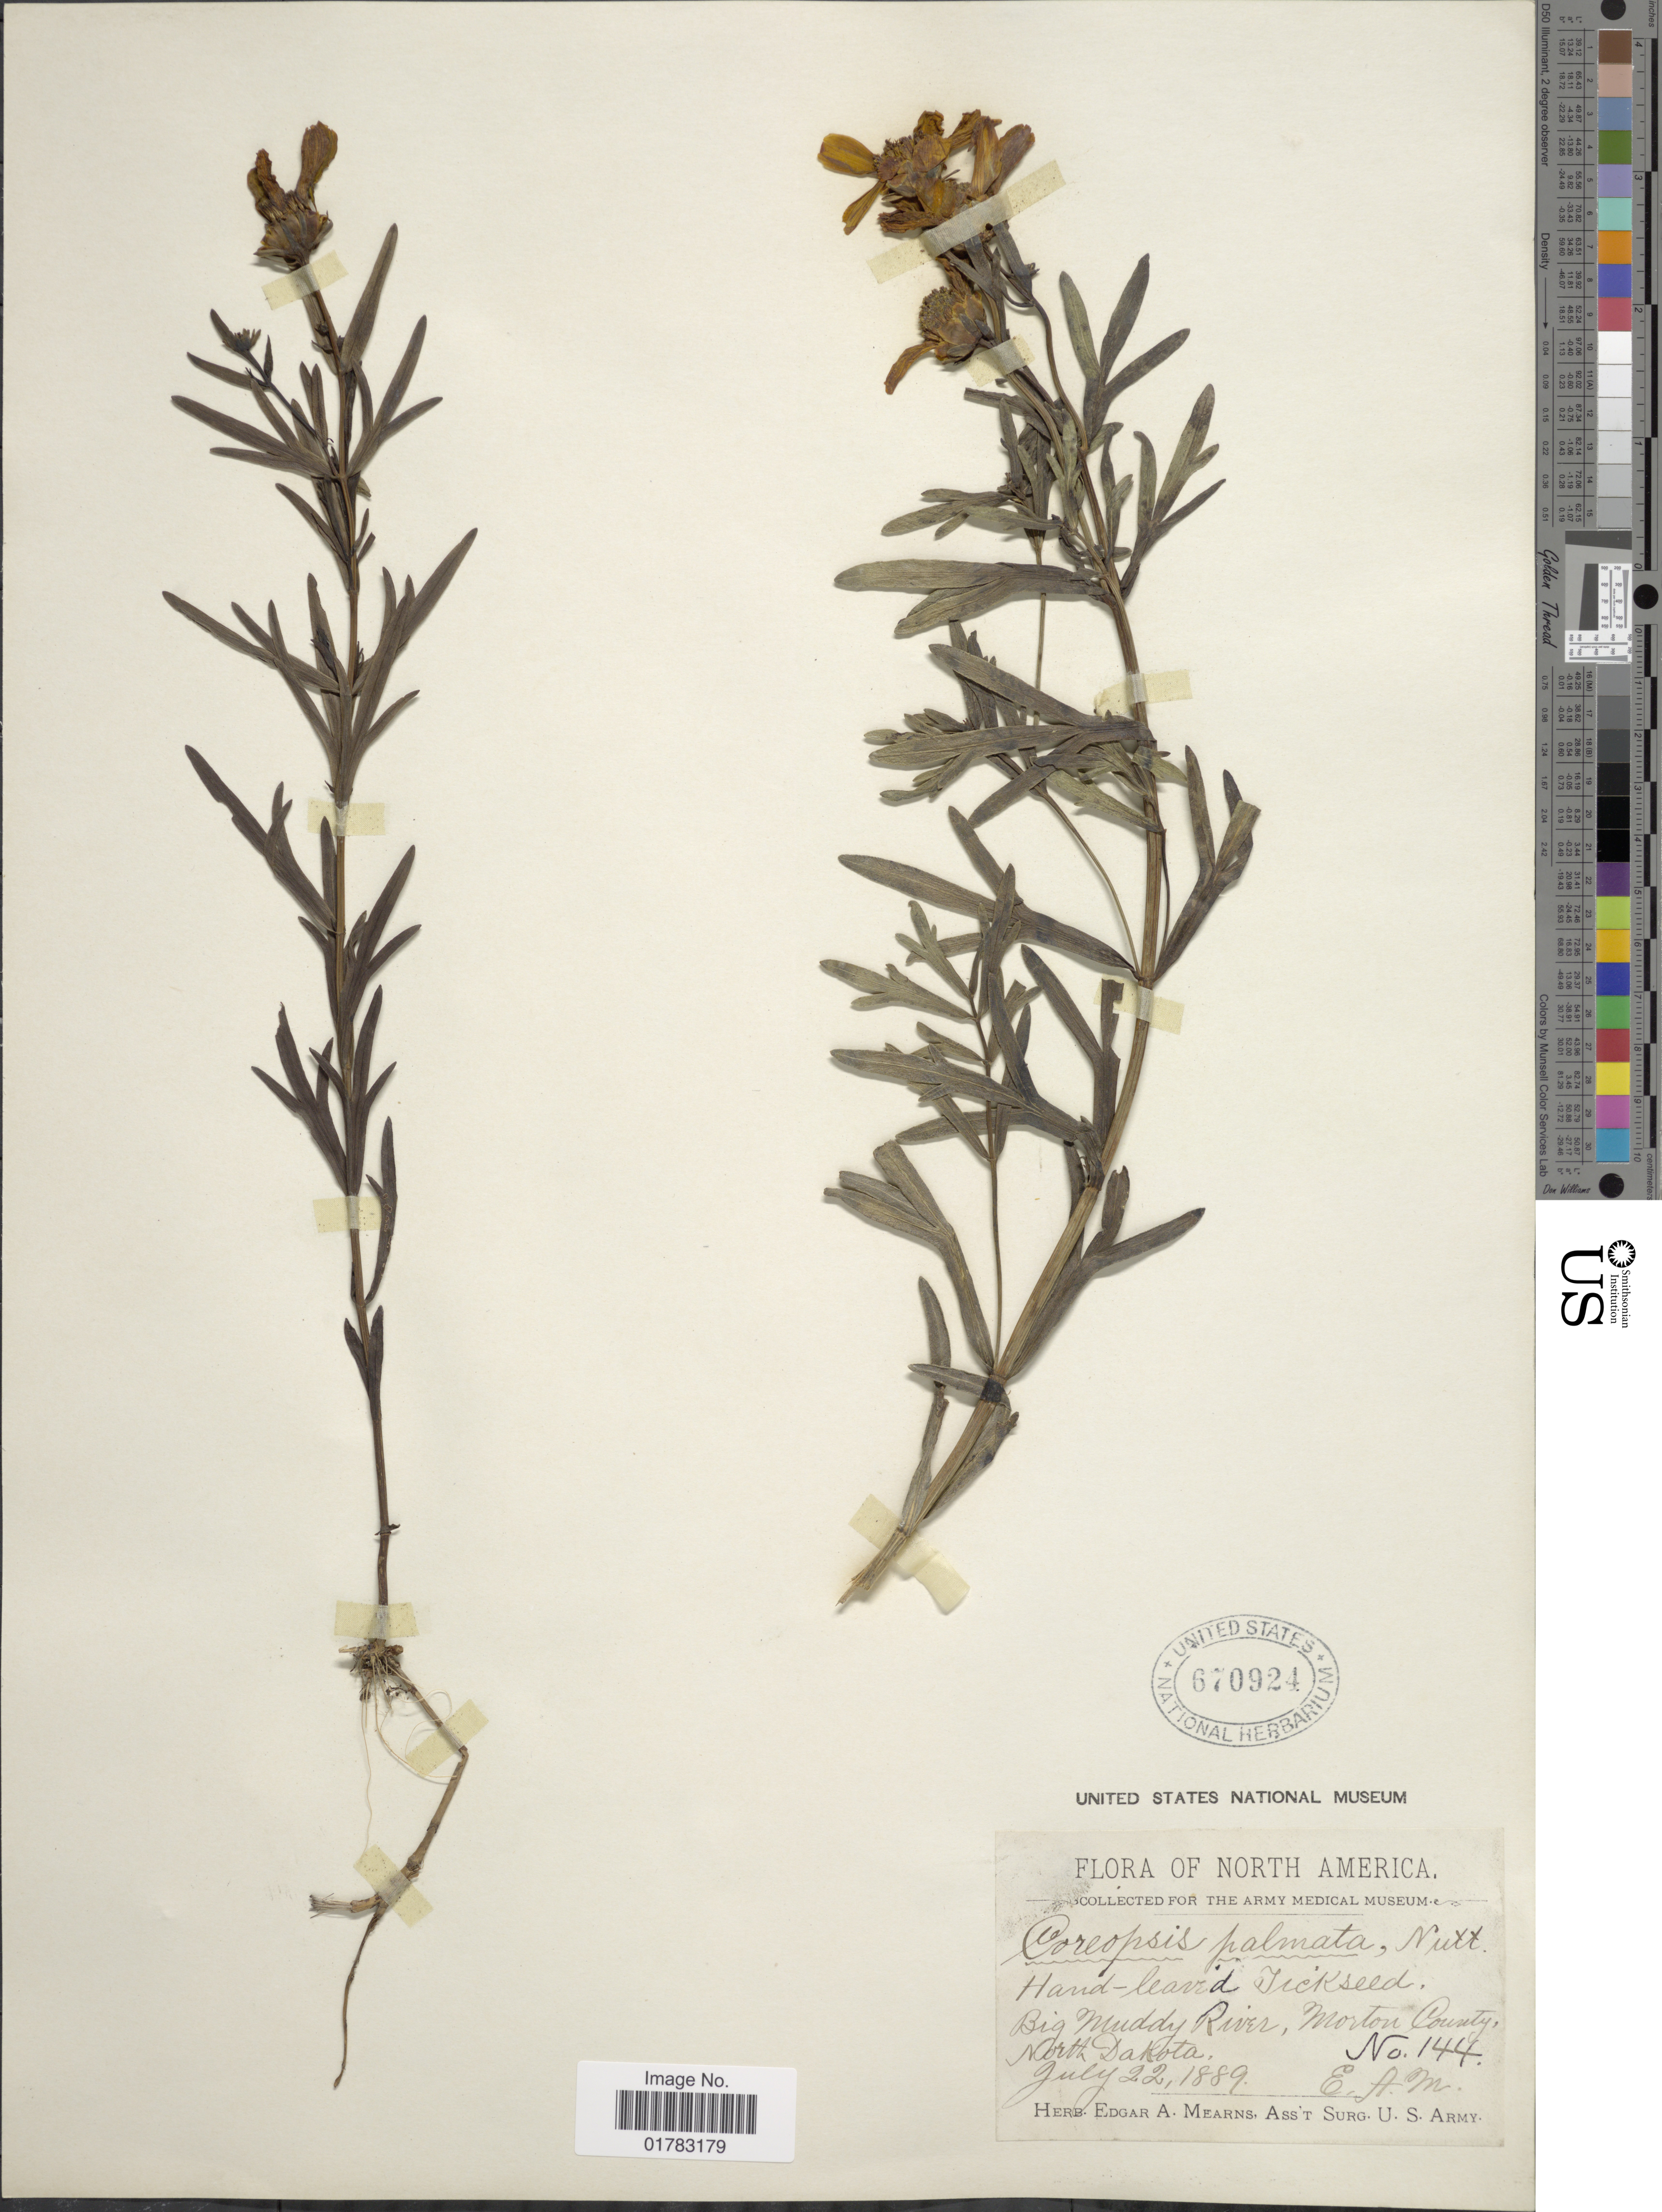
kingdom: Plantae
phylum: Tracheophyta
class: Magnoliopsida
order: Asterales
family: Asteraceae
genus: Coreopsis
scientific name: Coreopsis palmata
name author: Nutt.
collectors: E. A. Mearns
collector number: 144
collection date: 1889-07-22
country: United States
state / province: North Dakota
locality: North America, Big Muddy River, Morton County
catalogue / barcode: US 670924